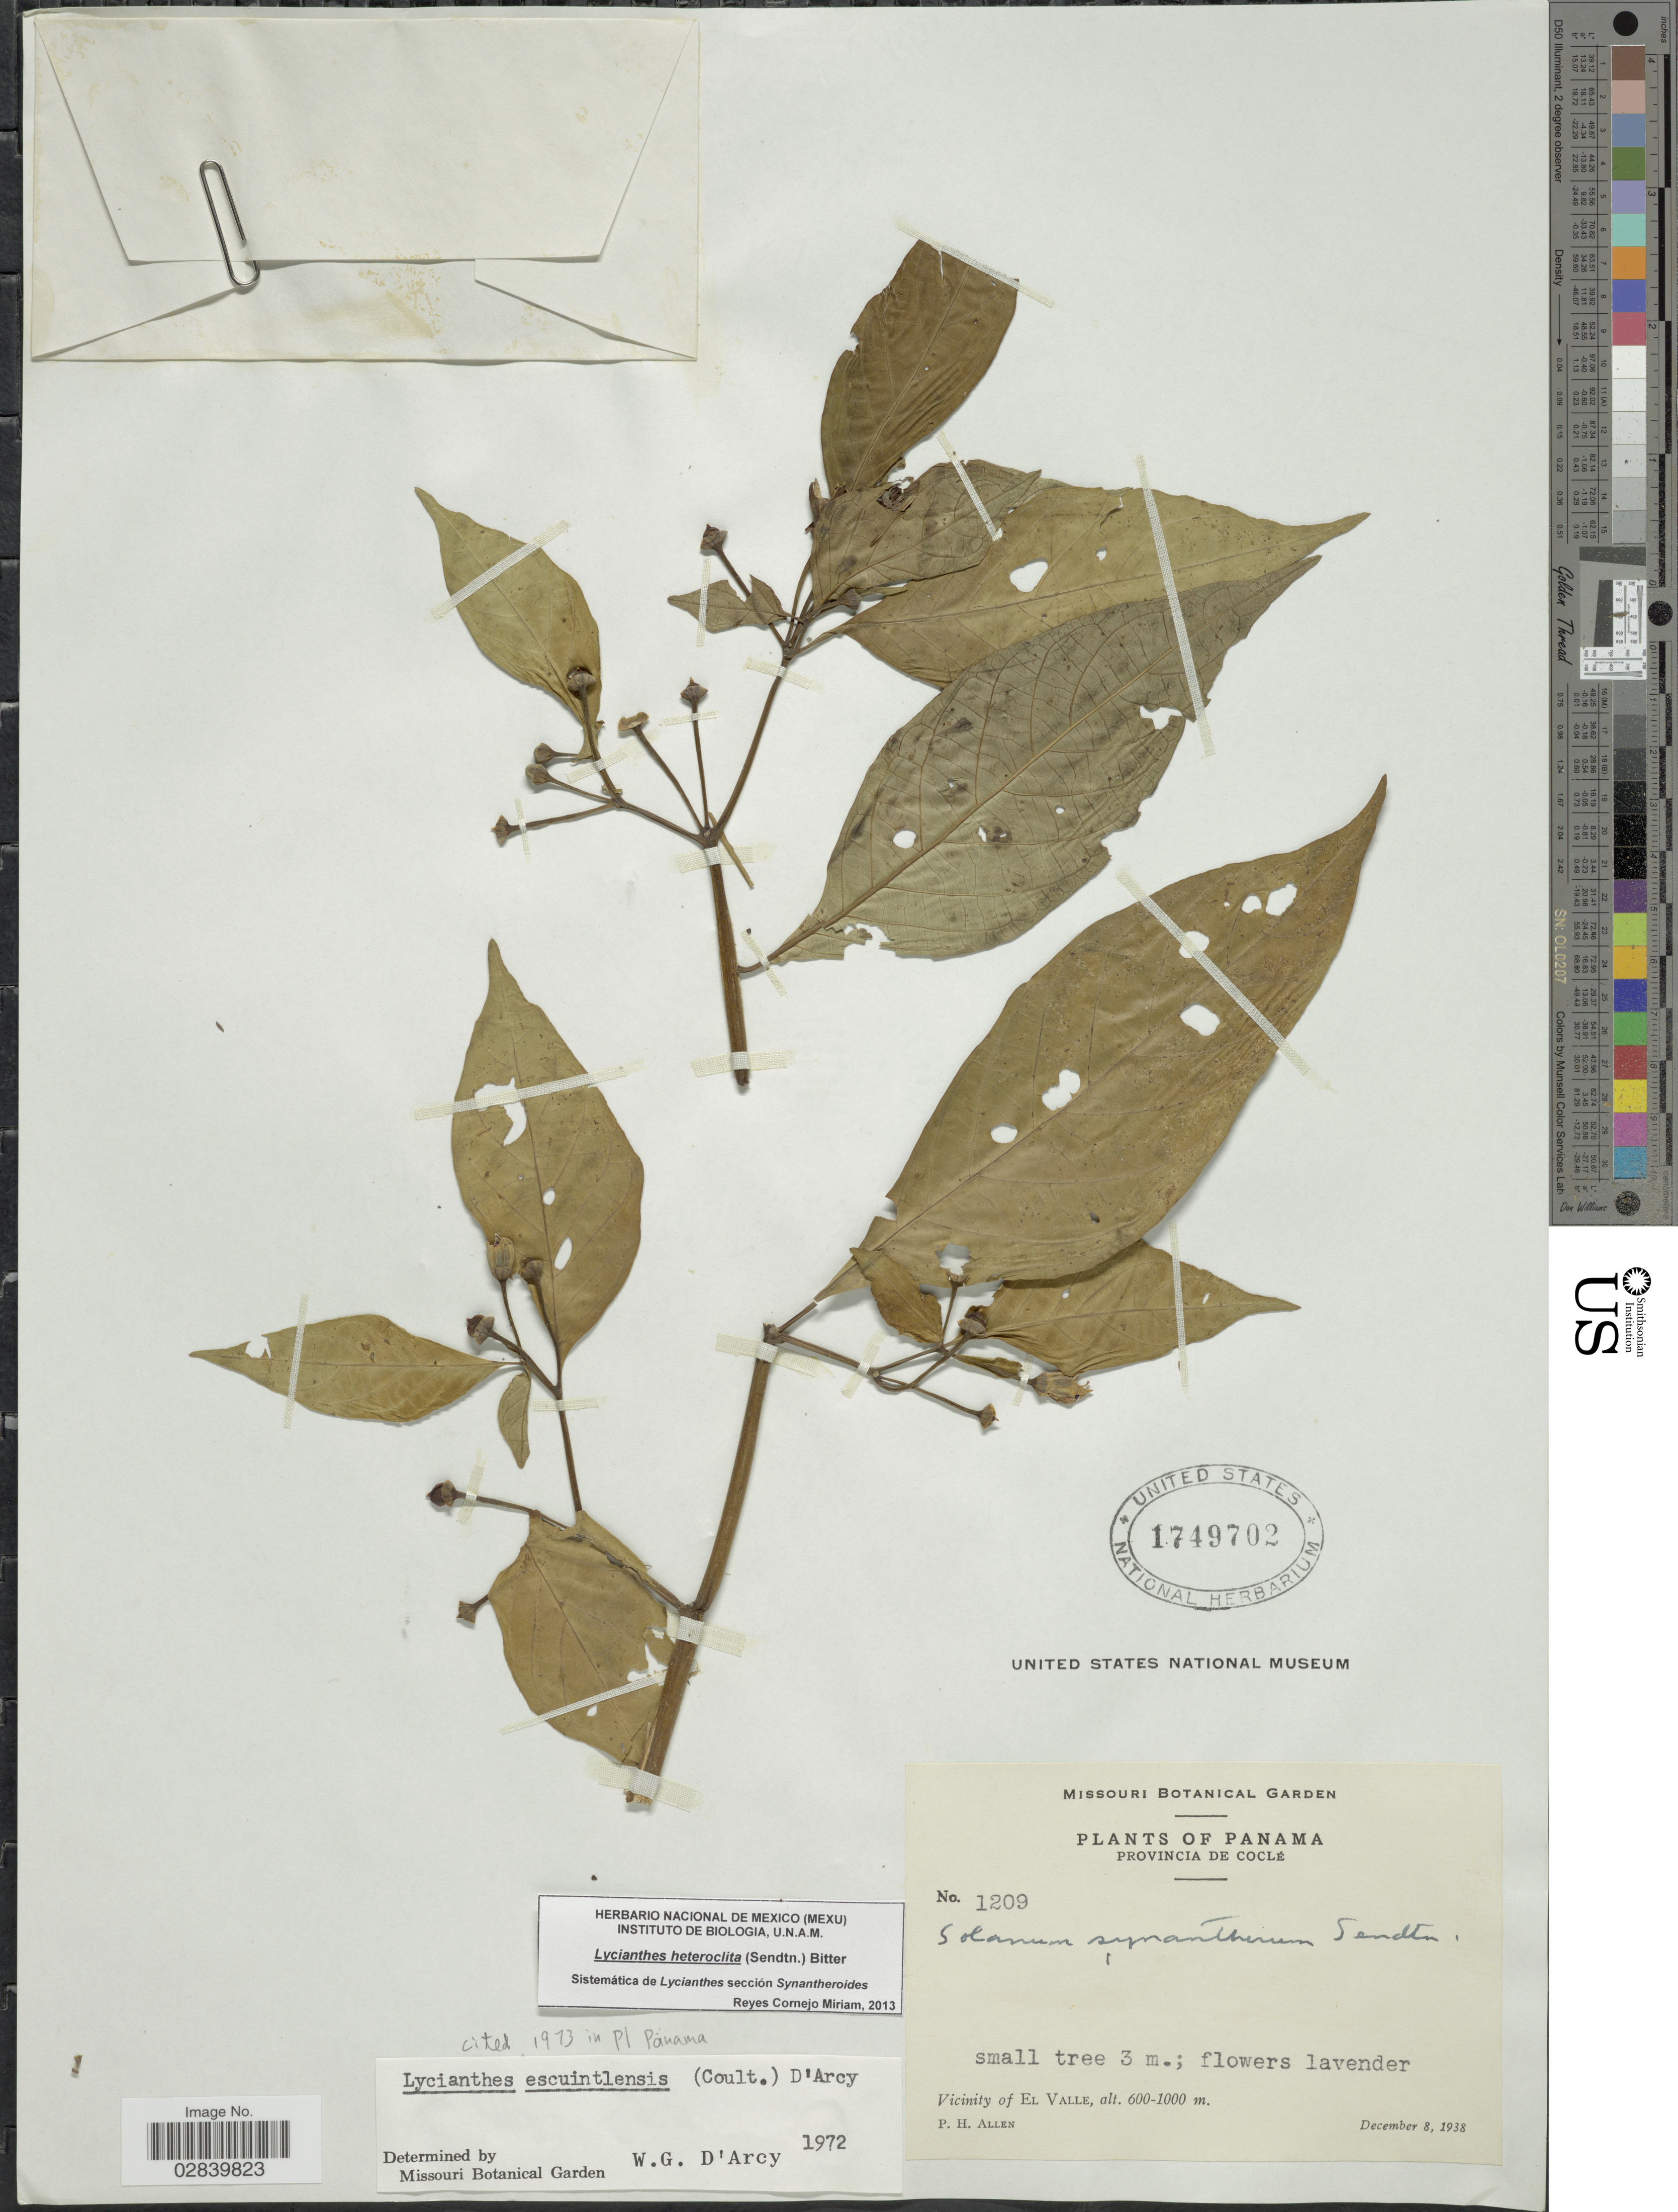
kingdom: Plantae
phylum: Tracheophyta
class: Magnoliopsida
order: Solanales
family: Solanaceae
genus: Lycianthes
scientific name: Lycianthes heteroclita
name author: (Sendtn.) Bitter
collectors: P. H. Allen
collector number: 1209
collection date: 1938-12-08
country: Panama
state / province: Coclé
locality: Vicinity of El Valle.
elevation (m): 600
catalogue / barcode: US 1749702